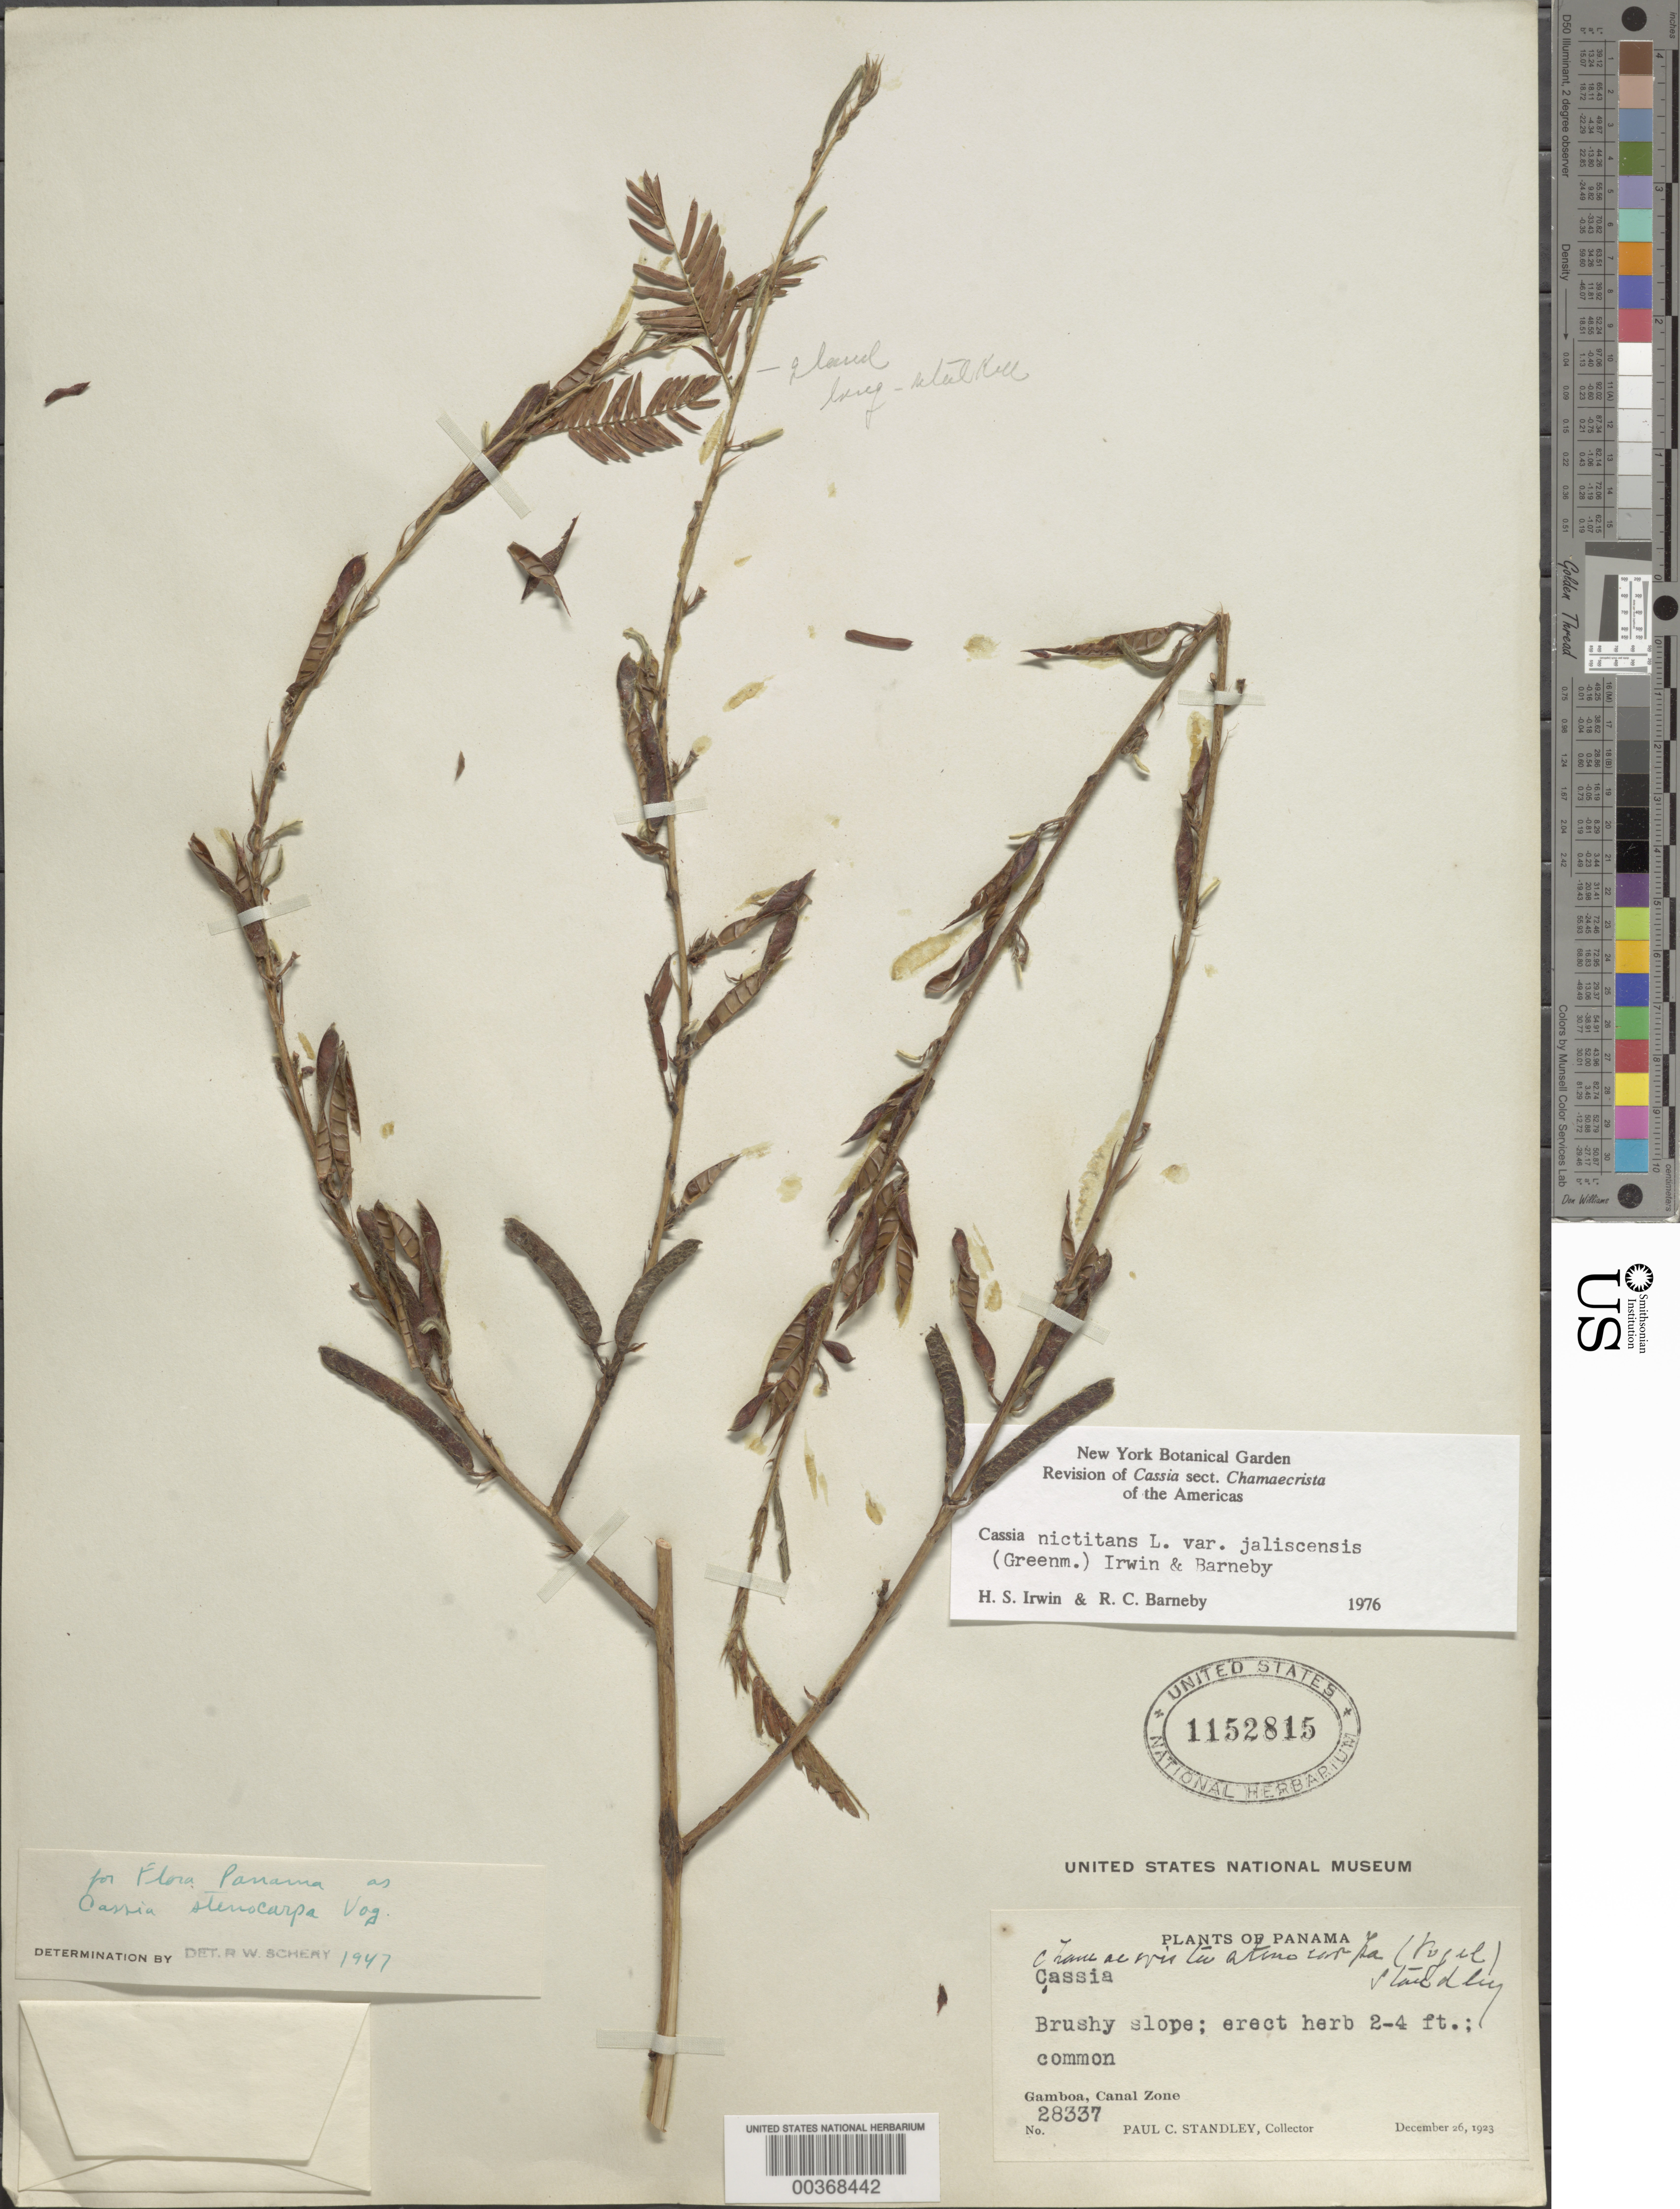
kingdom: Plantae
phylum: Tracheophyta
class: Magnoliopsida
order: Fabales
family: Fabaceae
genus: Chamaecrista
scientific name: Chamaecrista nictitans var. jaliscensis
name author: (Greenm.) H.S. Irwin & Barneby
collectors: P. C. Standley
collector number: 28337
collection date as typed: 26 Dec 1923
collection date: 1923-12-26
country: Panama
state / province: Colón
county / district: Canal Zone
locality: Gamboa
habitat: Brushy slope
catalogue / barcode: US 1152815